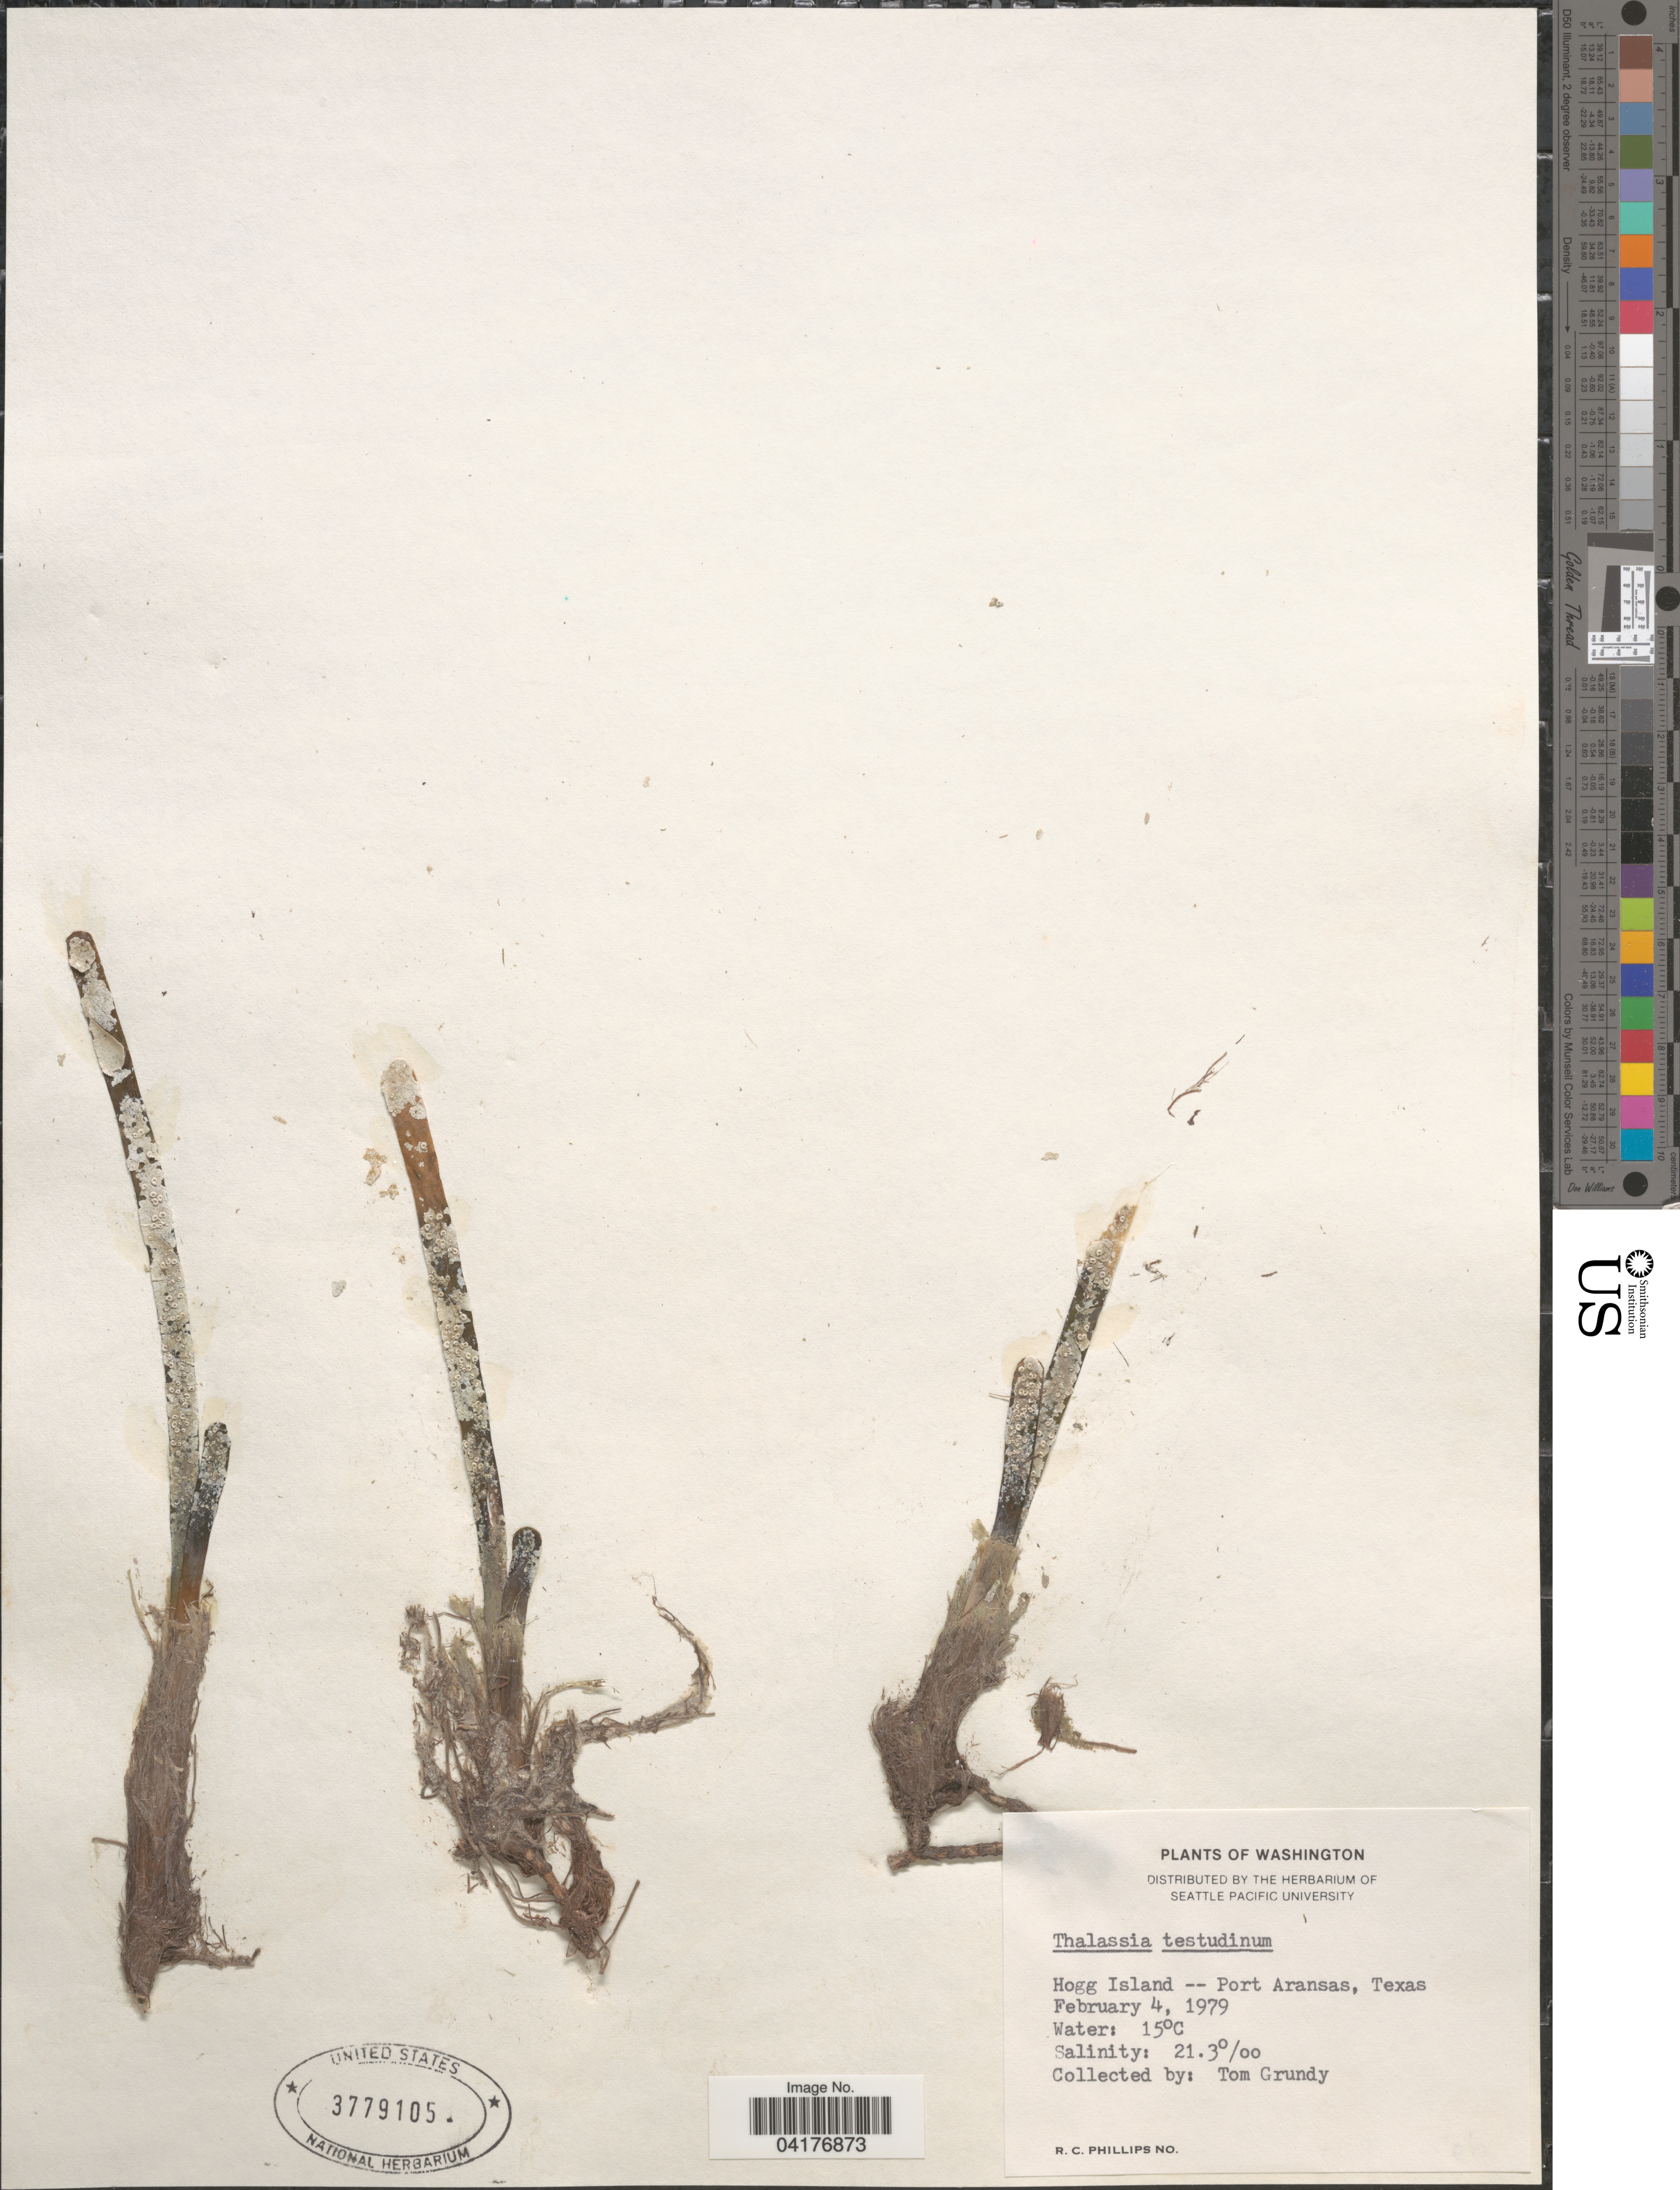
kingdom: Plantae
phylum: Tracheophyta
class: Liliopsida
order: Alismatales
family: Hydrocharitaceae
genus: Thalassia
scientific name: Thalassia testudinum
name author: Banks & Sol. ex K.D. Koenig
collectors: T. Grundy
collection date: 1979-02-04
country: United States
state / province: Texas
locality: Hogg Island -- Port Aransas.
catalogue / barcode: US 3779105